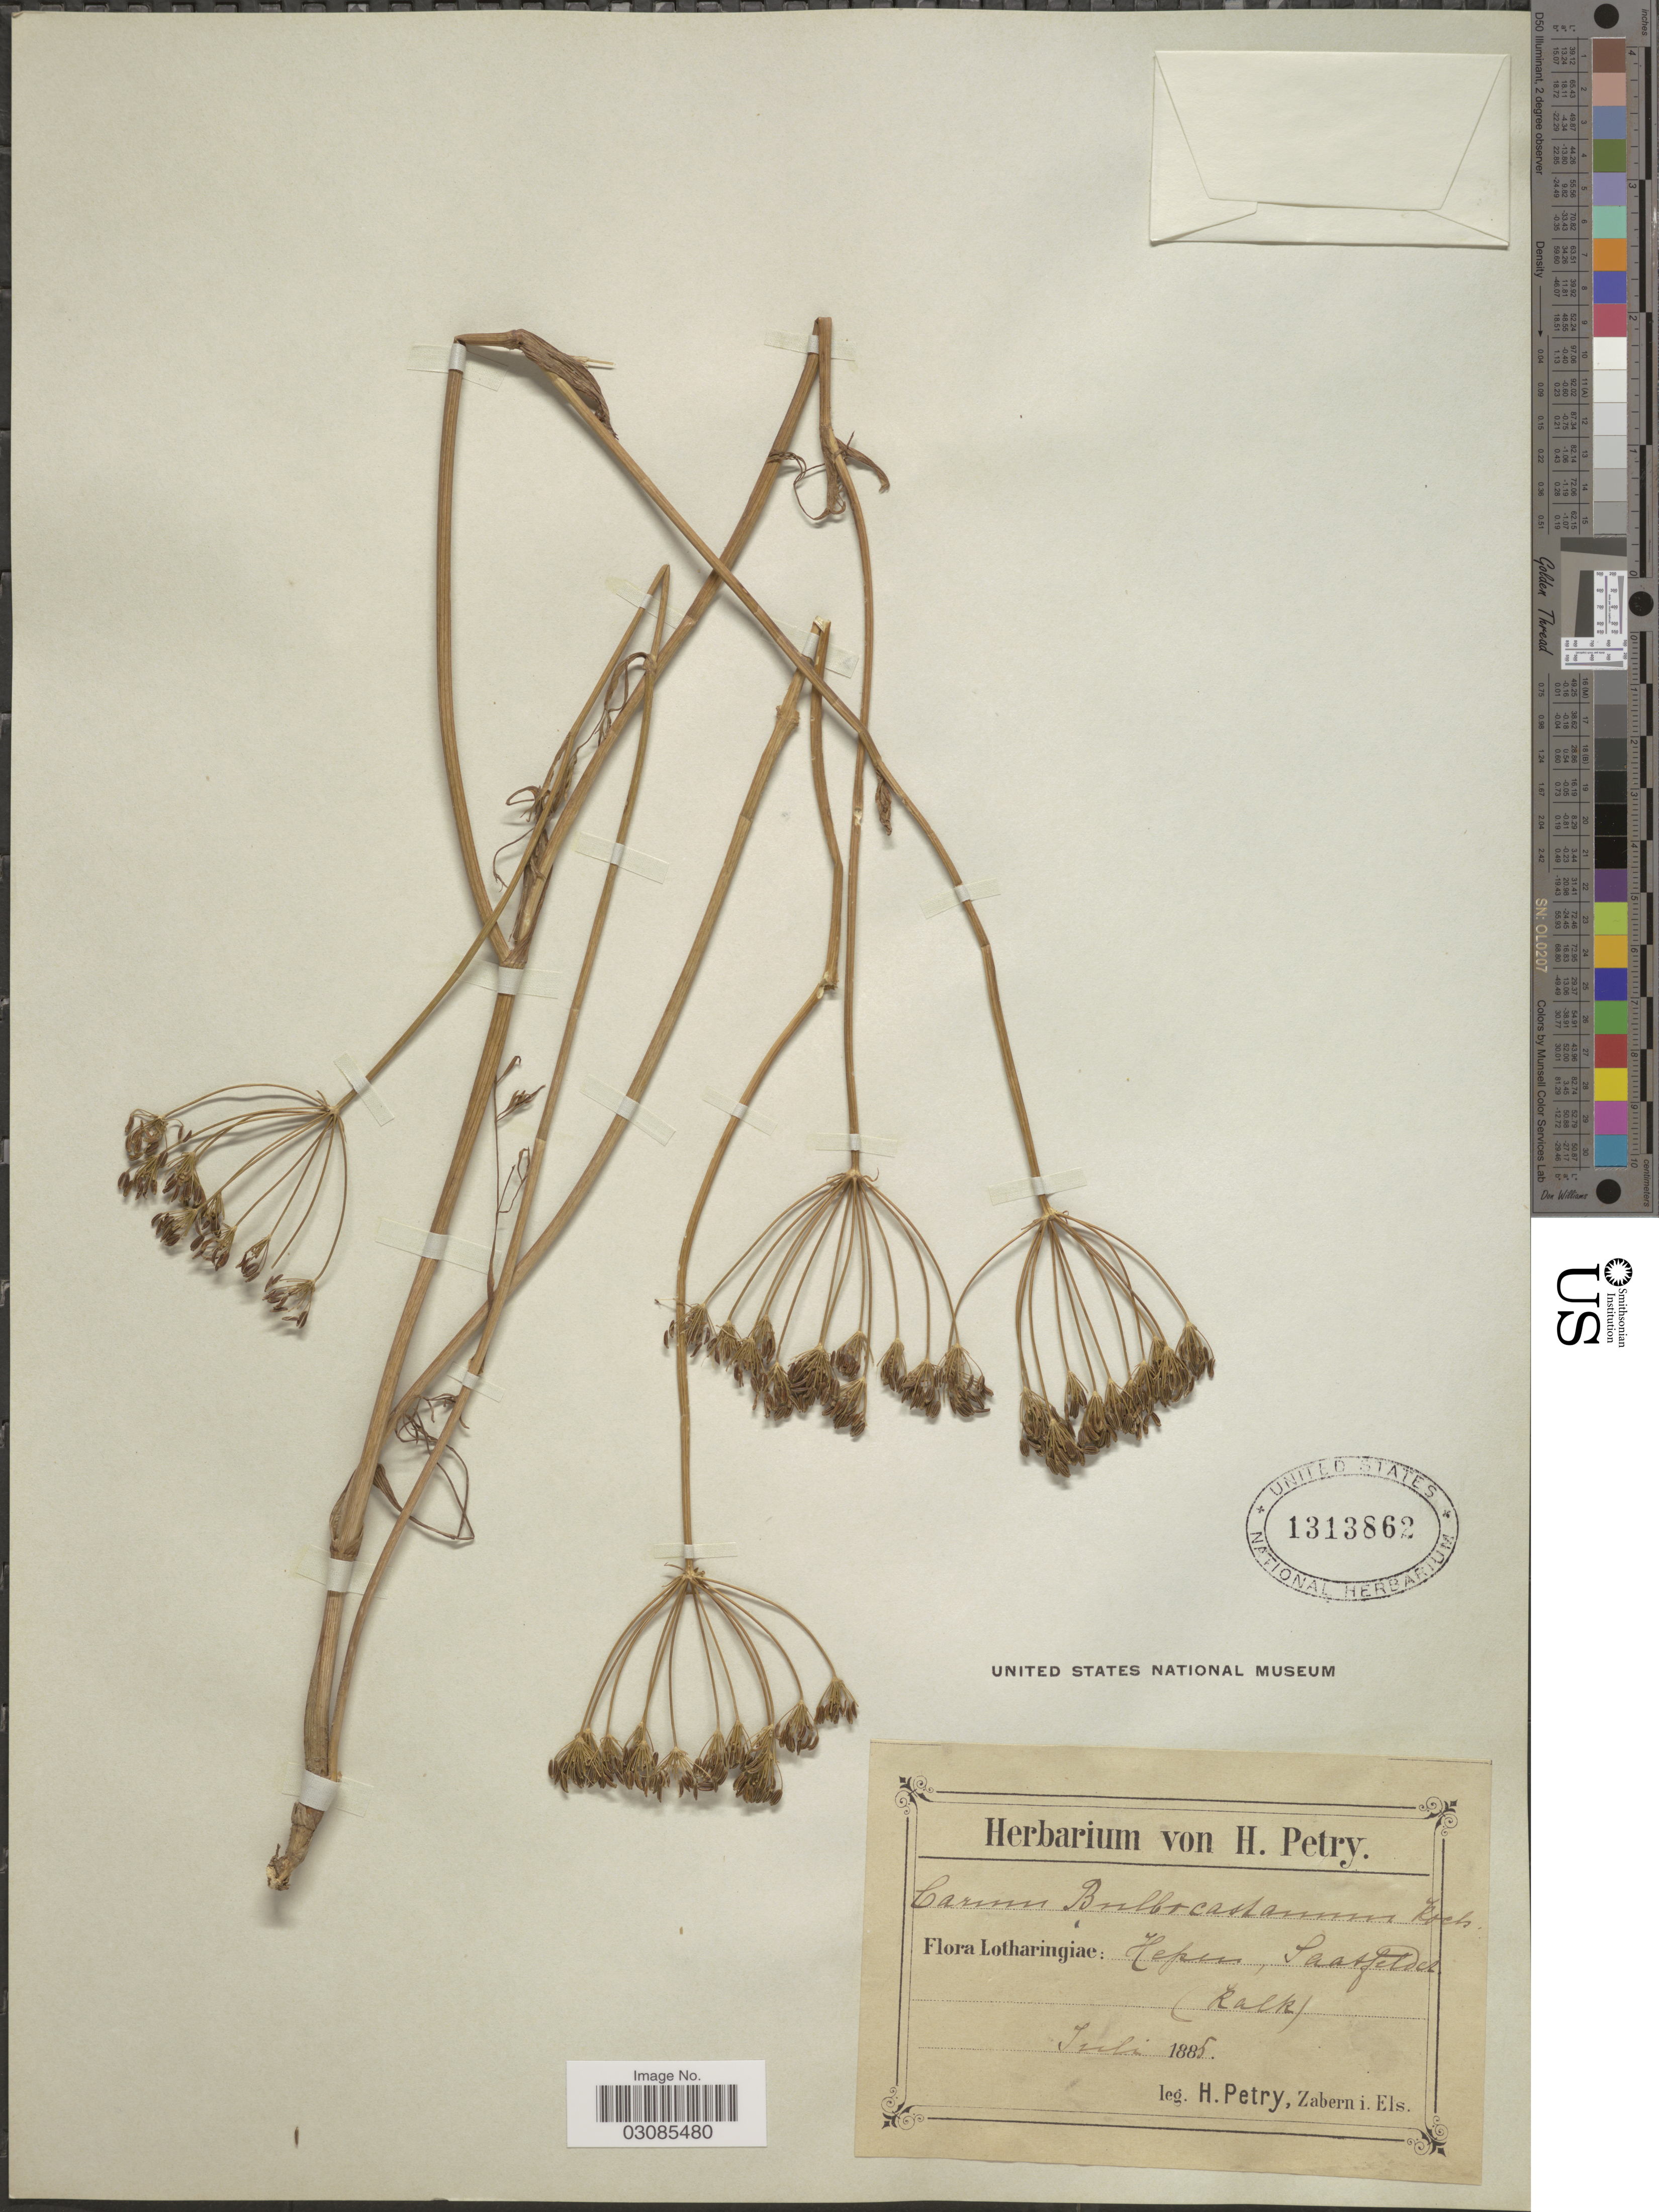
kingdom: Plantae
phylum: Tracheophyta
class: Magnoliopsida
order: Apiales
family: Apiaceae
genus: Bunium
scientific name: Bunium bulbocastanum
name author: L.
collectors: H. Petry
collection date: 1885-07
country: Germany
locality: Lotharingiae: Hessen, Saatfelder (Kalk).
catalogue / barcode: US 1313862